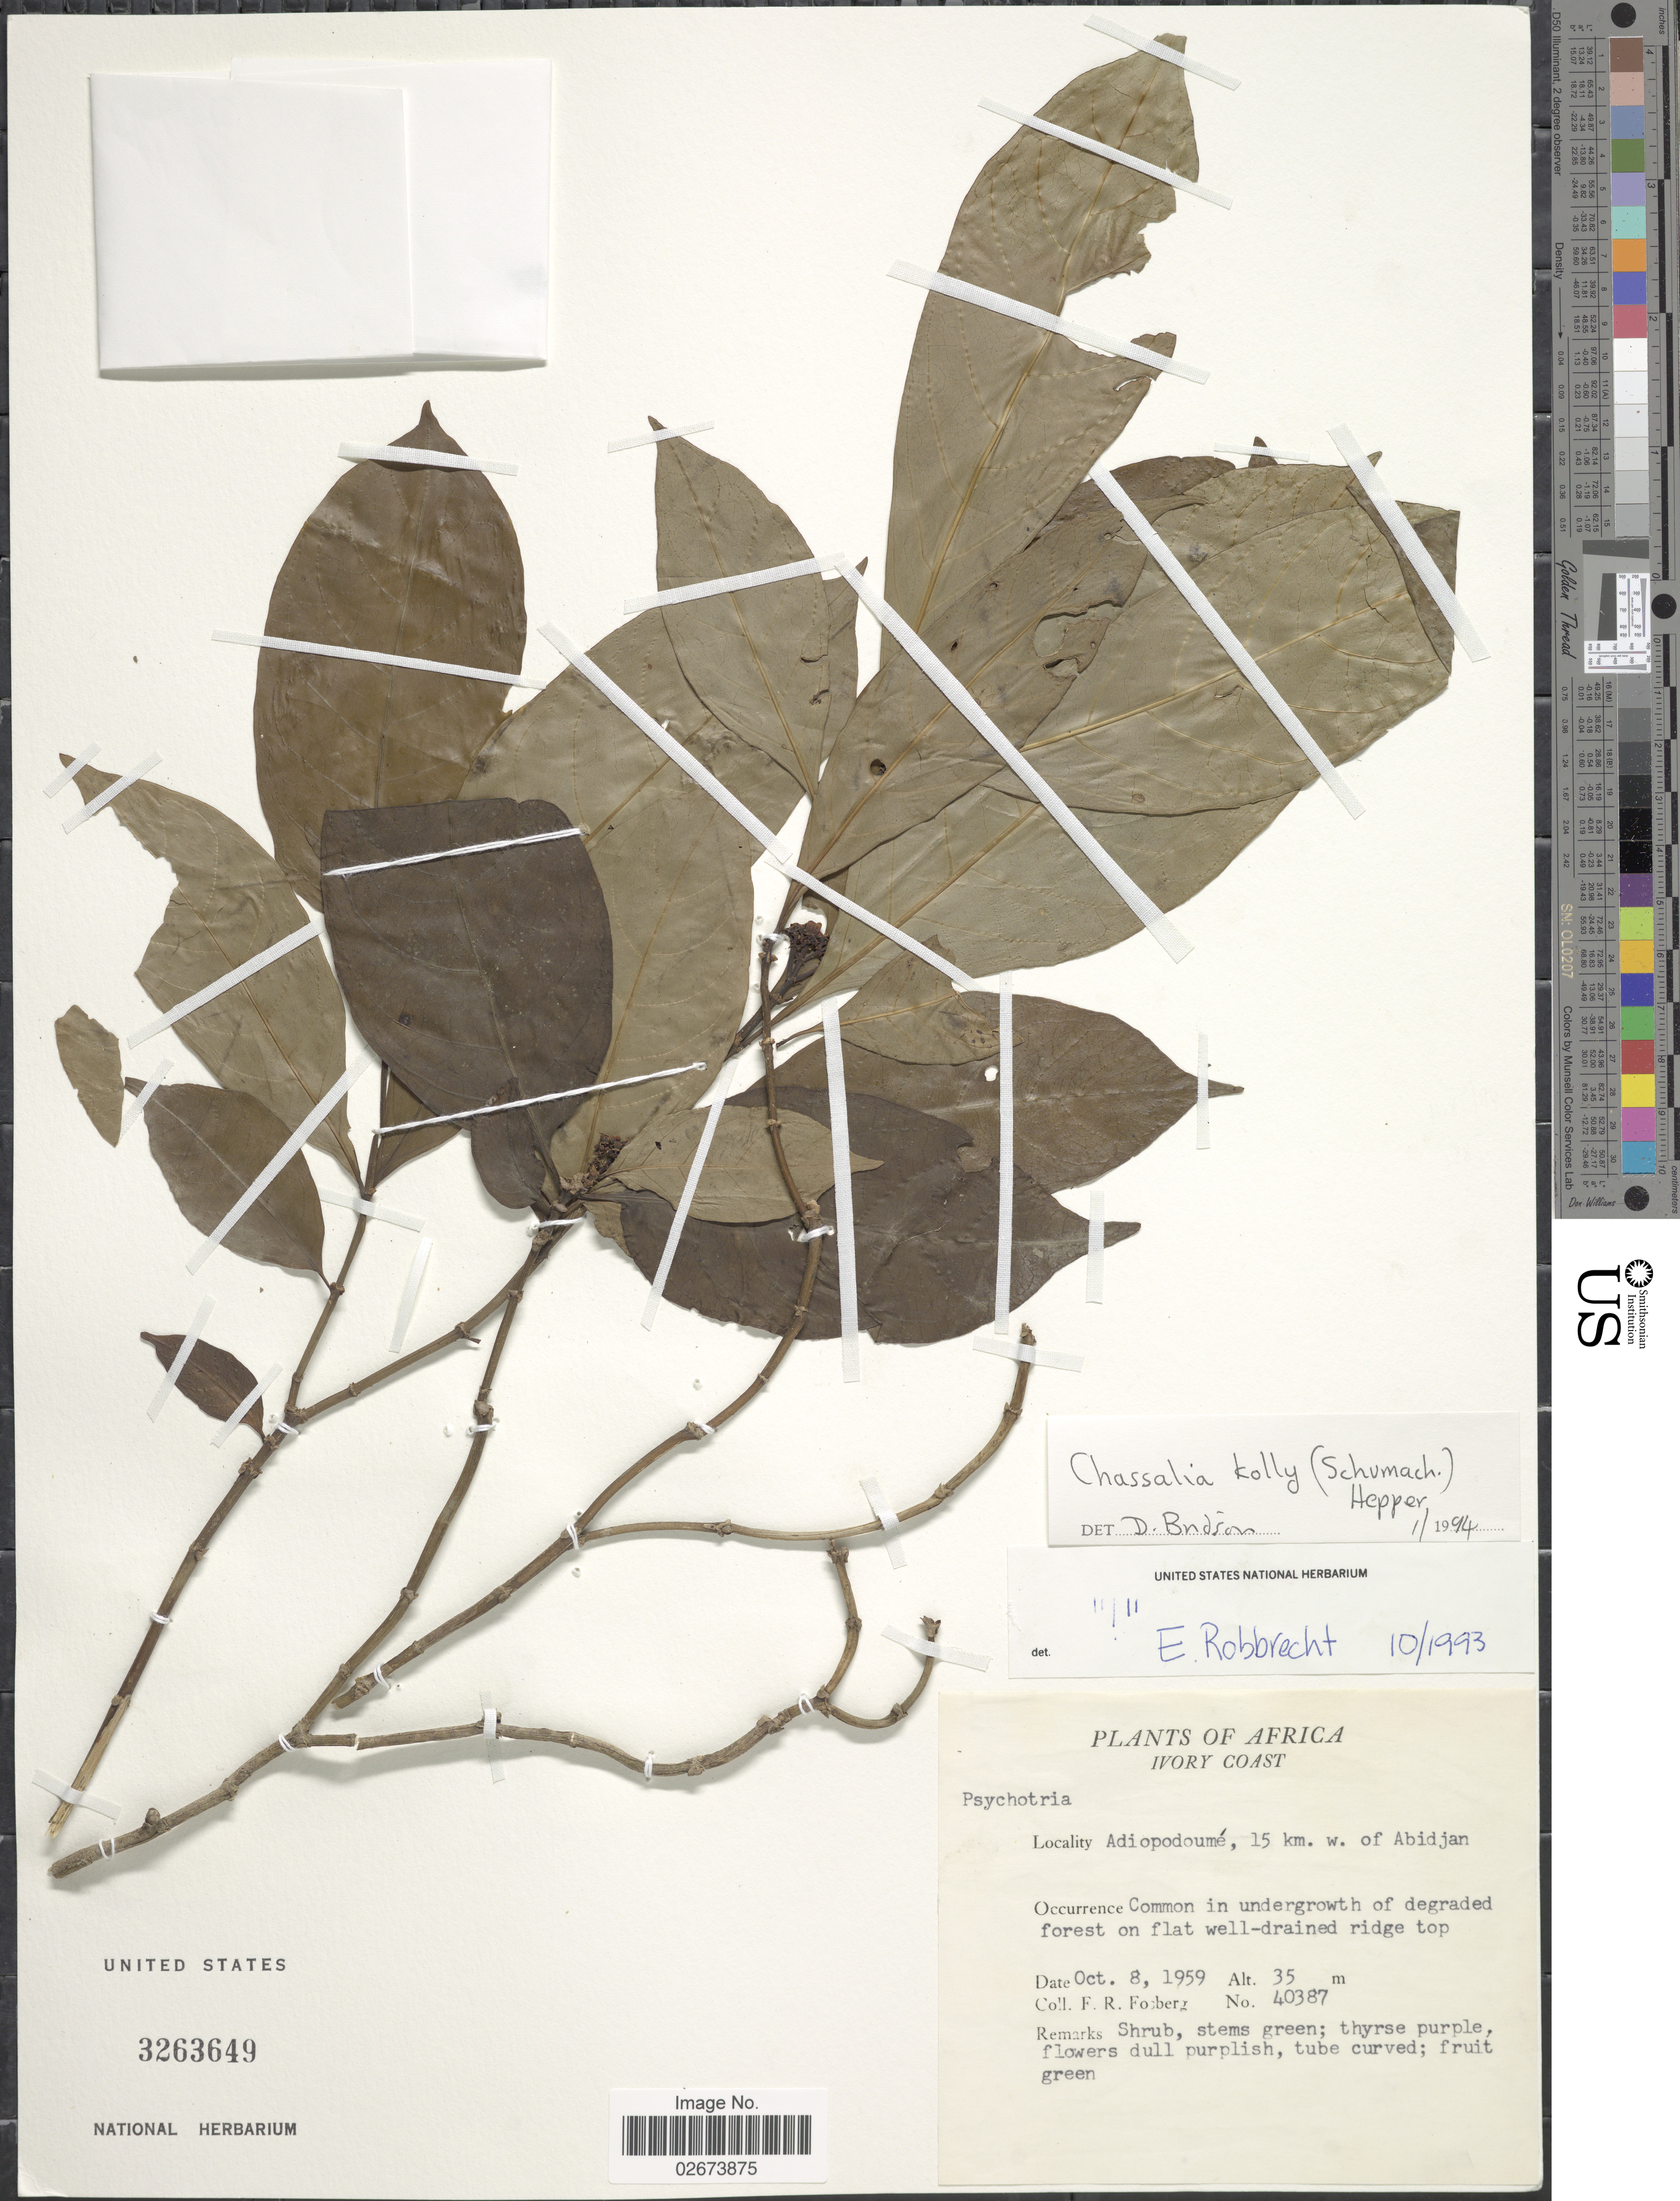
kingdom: Plantae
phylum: Tracheophyta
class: Magnoliopsida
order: Gentianales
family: Rubiaceae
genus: Chassalia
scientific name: Chassalia kolly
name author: (Schumach.) Hepper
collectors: F. R. Fosberg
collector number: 40387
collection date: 1959-10-08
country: Ivory Coast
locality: Adiopodoume, 15 km. w. of Abidjan, on flat well-drained ridge top.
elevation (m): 35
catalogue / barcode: US 3263649